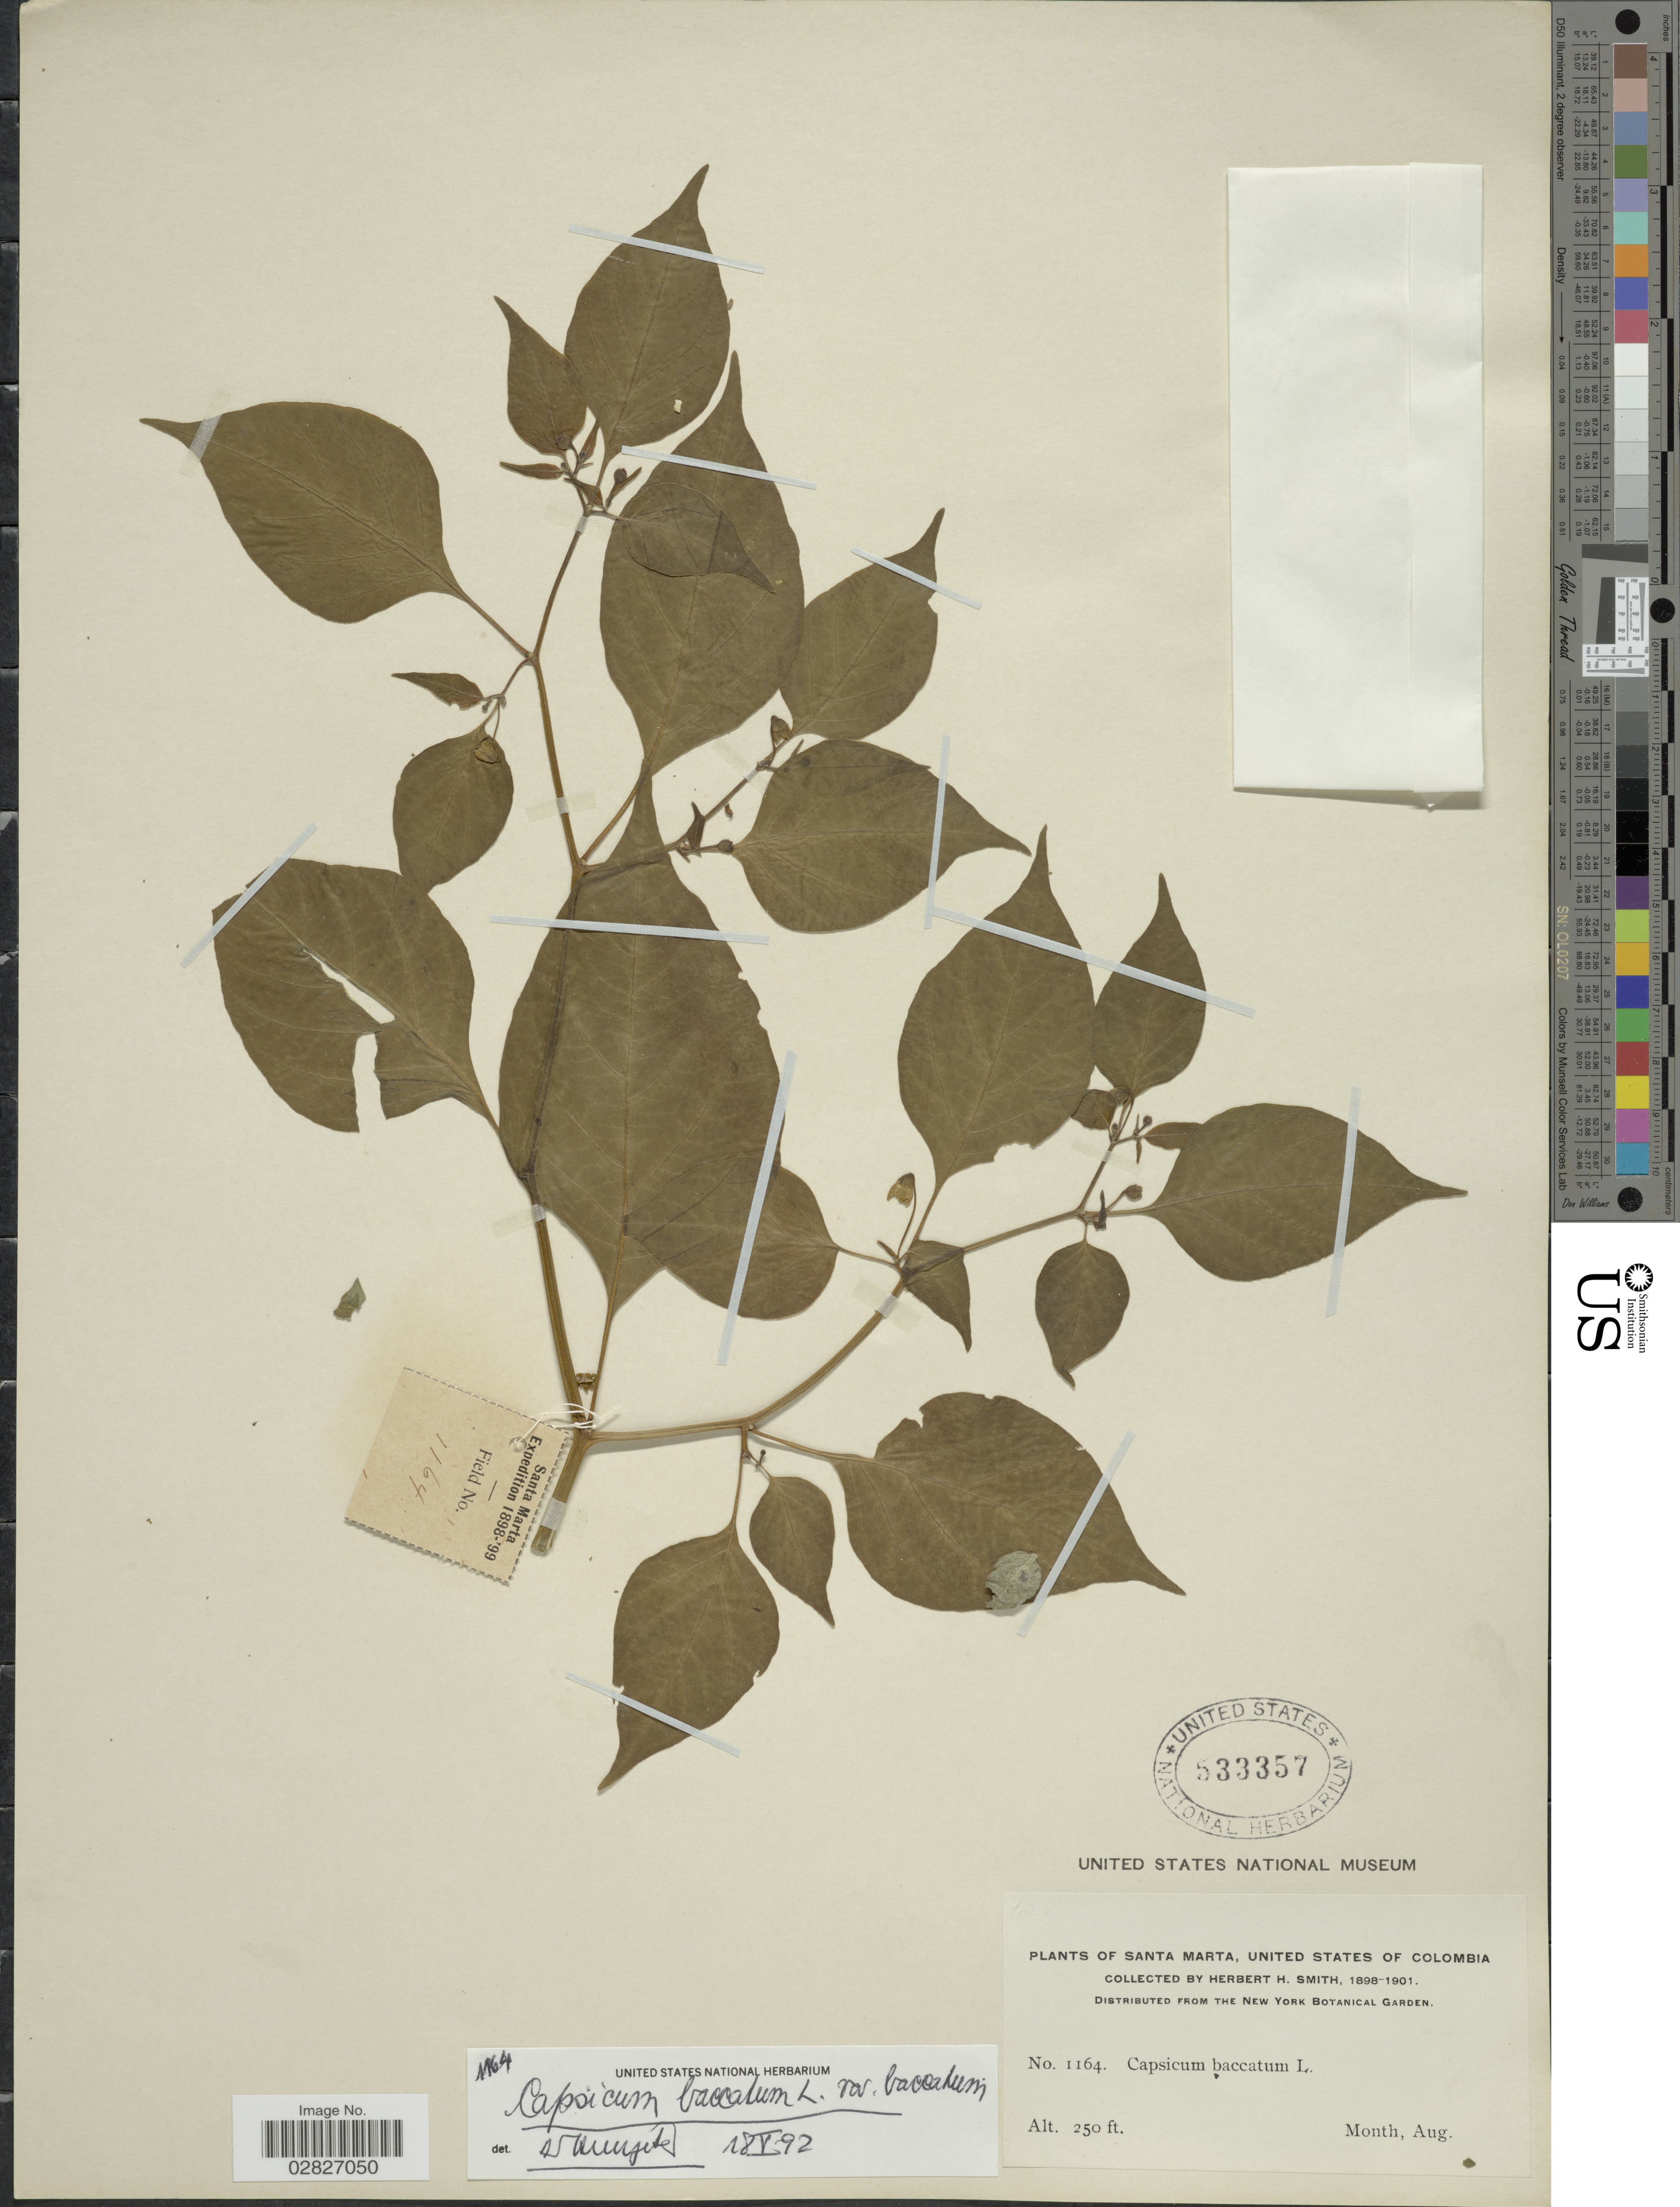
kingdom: Plantae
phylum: Tracheophyta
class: Magnoliopsida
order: Solanales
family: Solanaceae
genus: Capsicum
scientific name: Capsicum baccatum var. baccatum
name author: L.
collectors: Herbert H. Smith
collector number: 1164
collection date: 1898-08/1901-08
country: Colombia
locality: Santa Marta, United States of Colombia.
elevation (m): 76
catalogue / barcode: US 533357